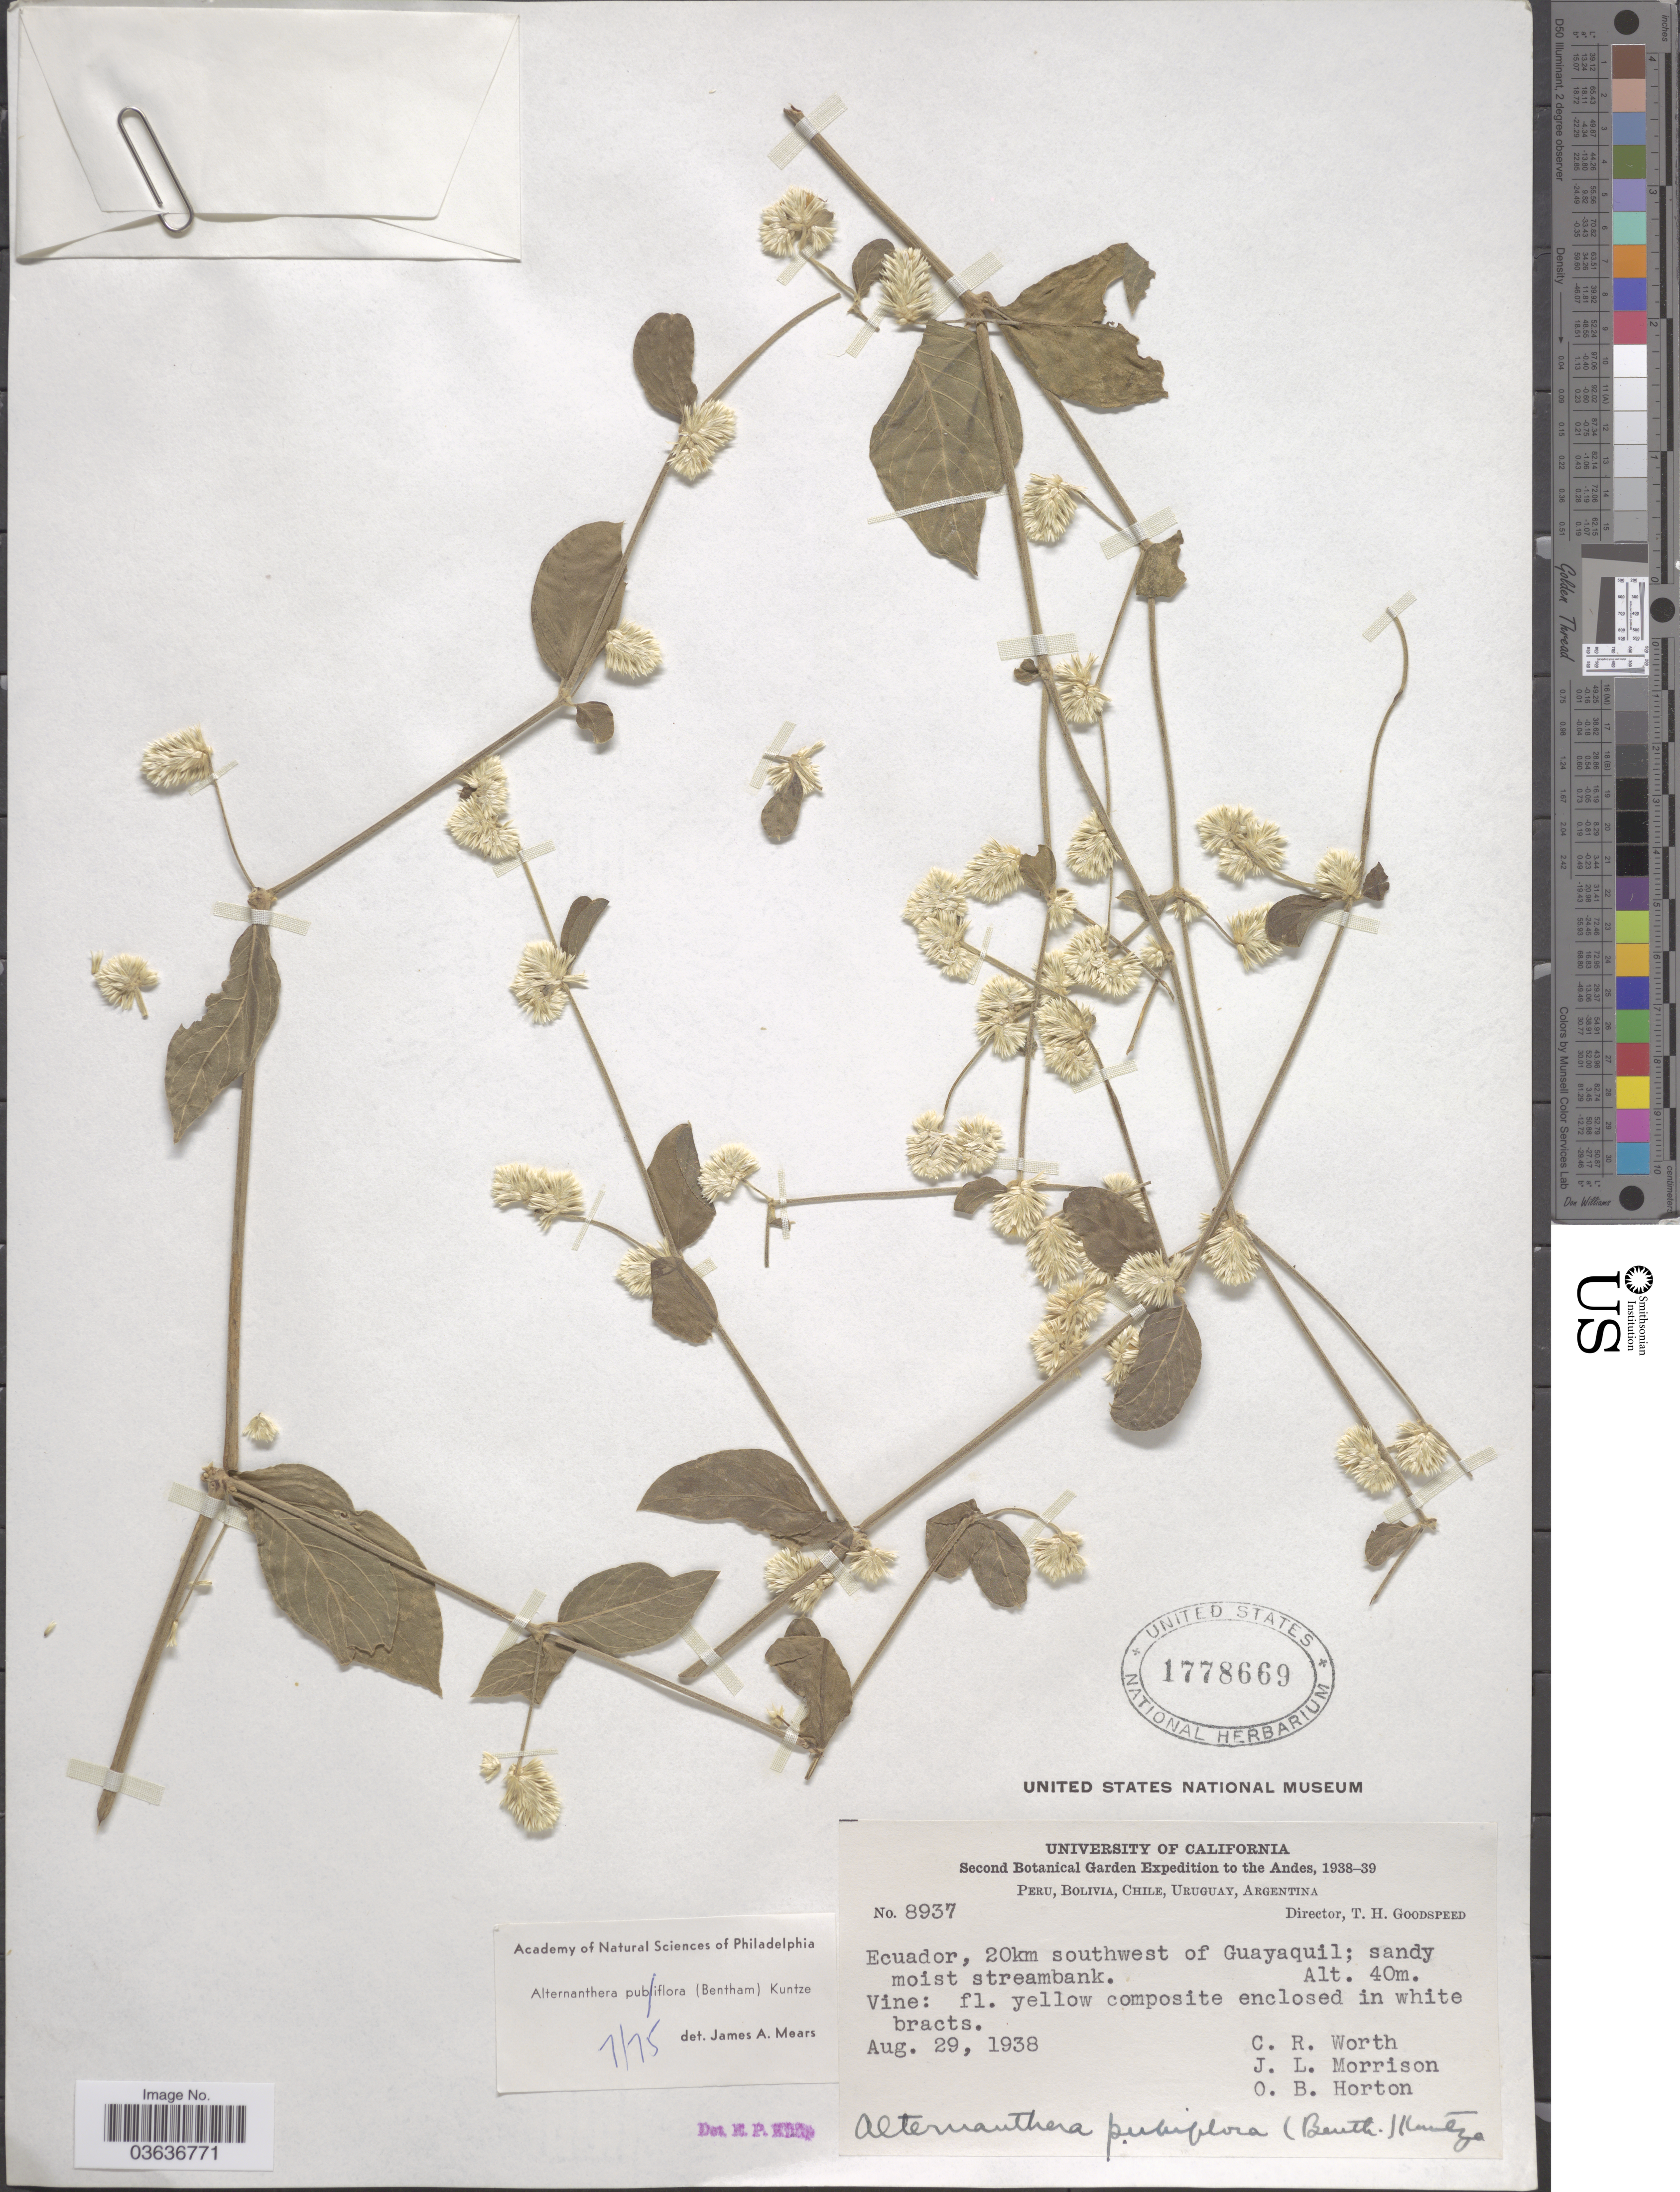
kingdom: Plantae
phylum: Tracheophyta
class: Magnoliopsida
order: Caryophyllales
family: Amaranthaceae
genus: Alternanthera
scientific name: Alternanthera pubiflora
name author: (Benth.) Kuntze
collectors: C. R. Worth, J. Morrison & O. B. Horton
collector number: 8937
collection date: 1938-08-29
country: Ecuador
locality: Andes. 20km southwest of Guayaquil.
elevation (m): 40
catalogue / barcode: US 1778669